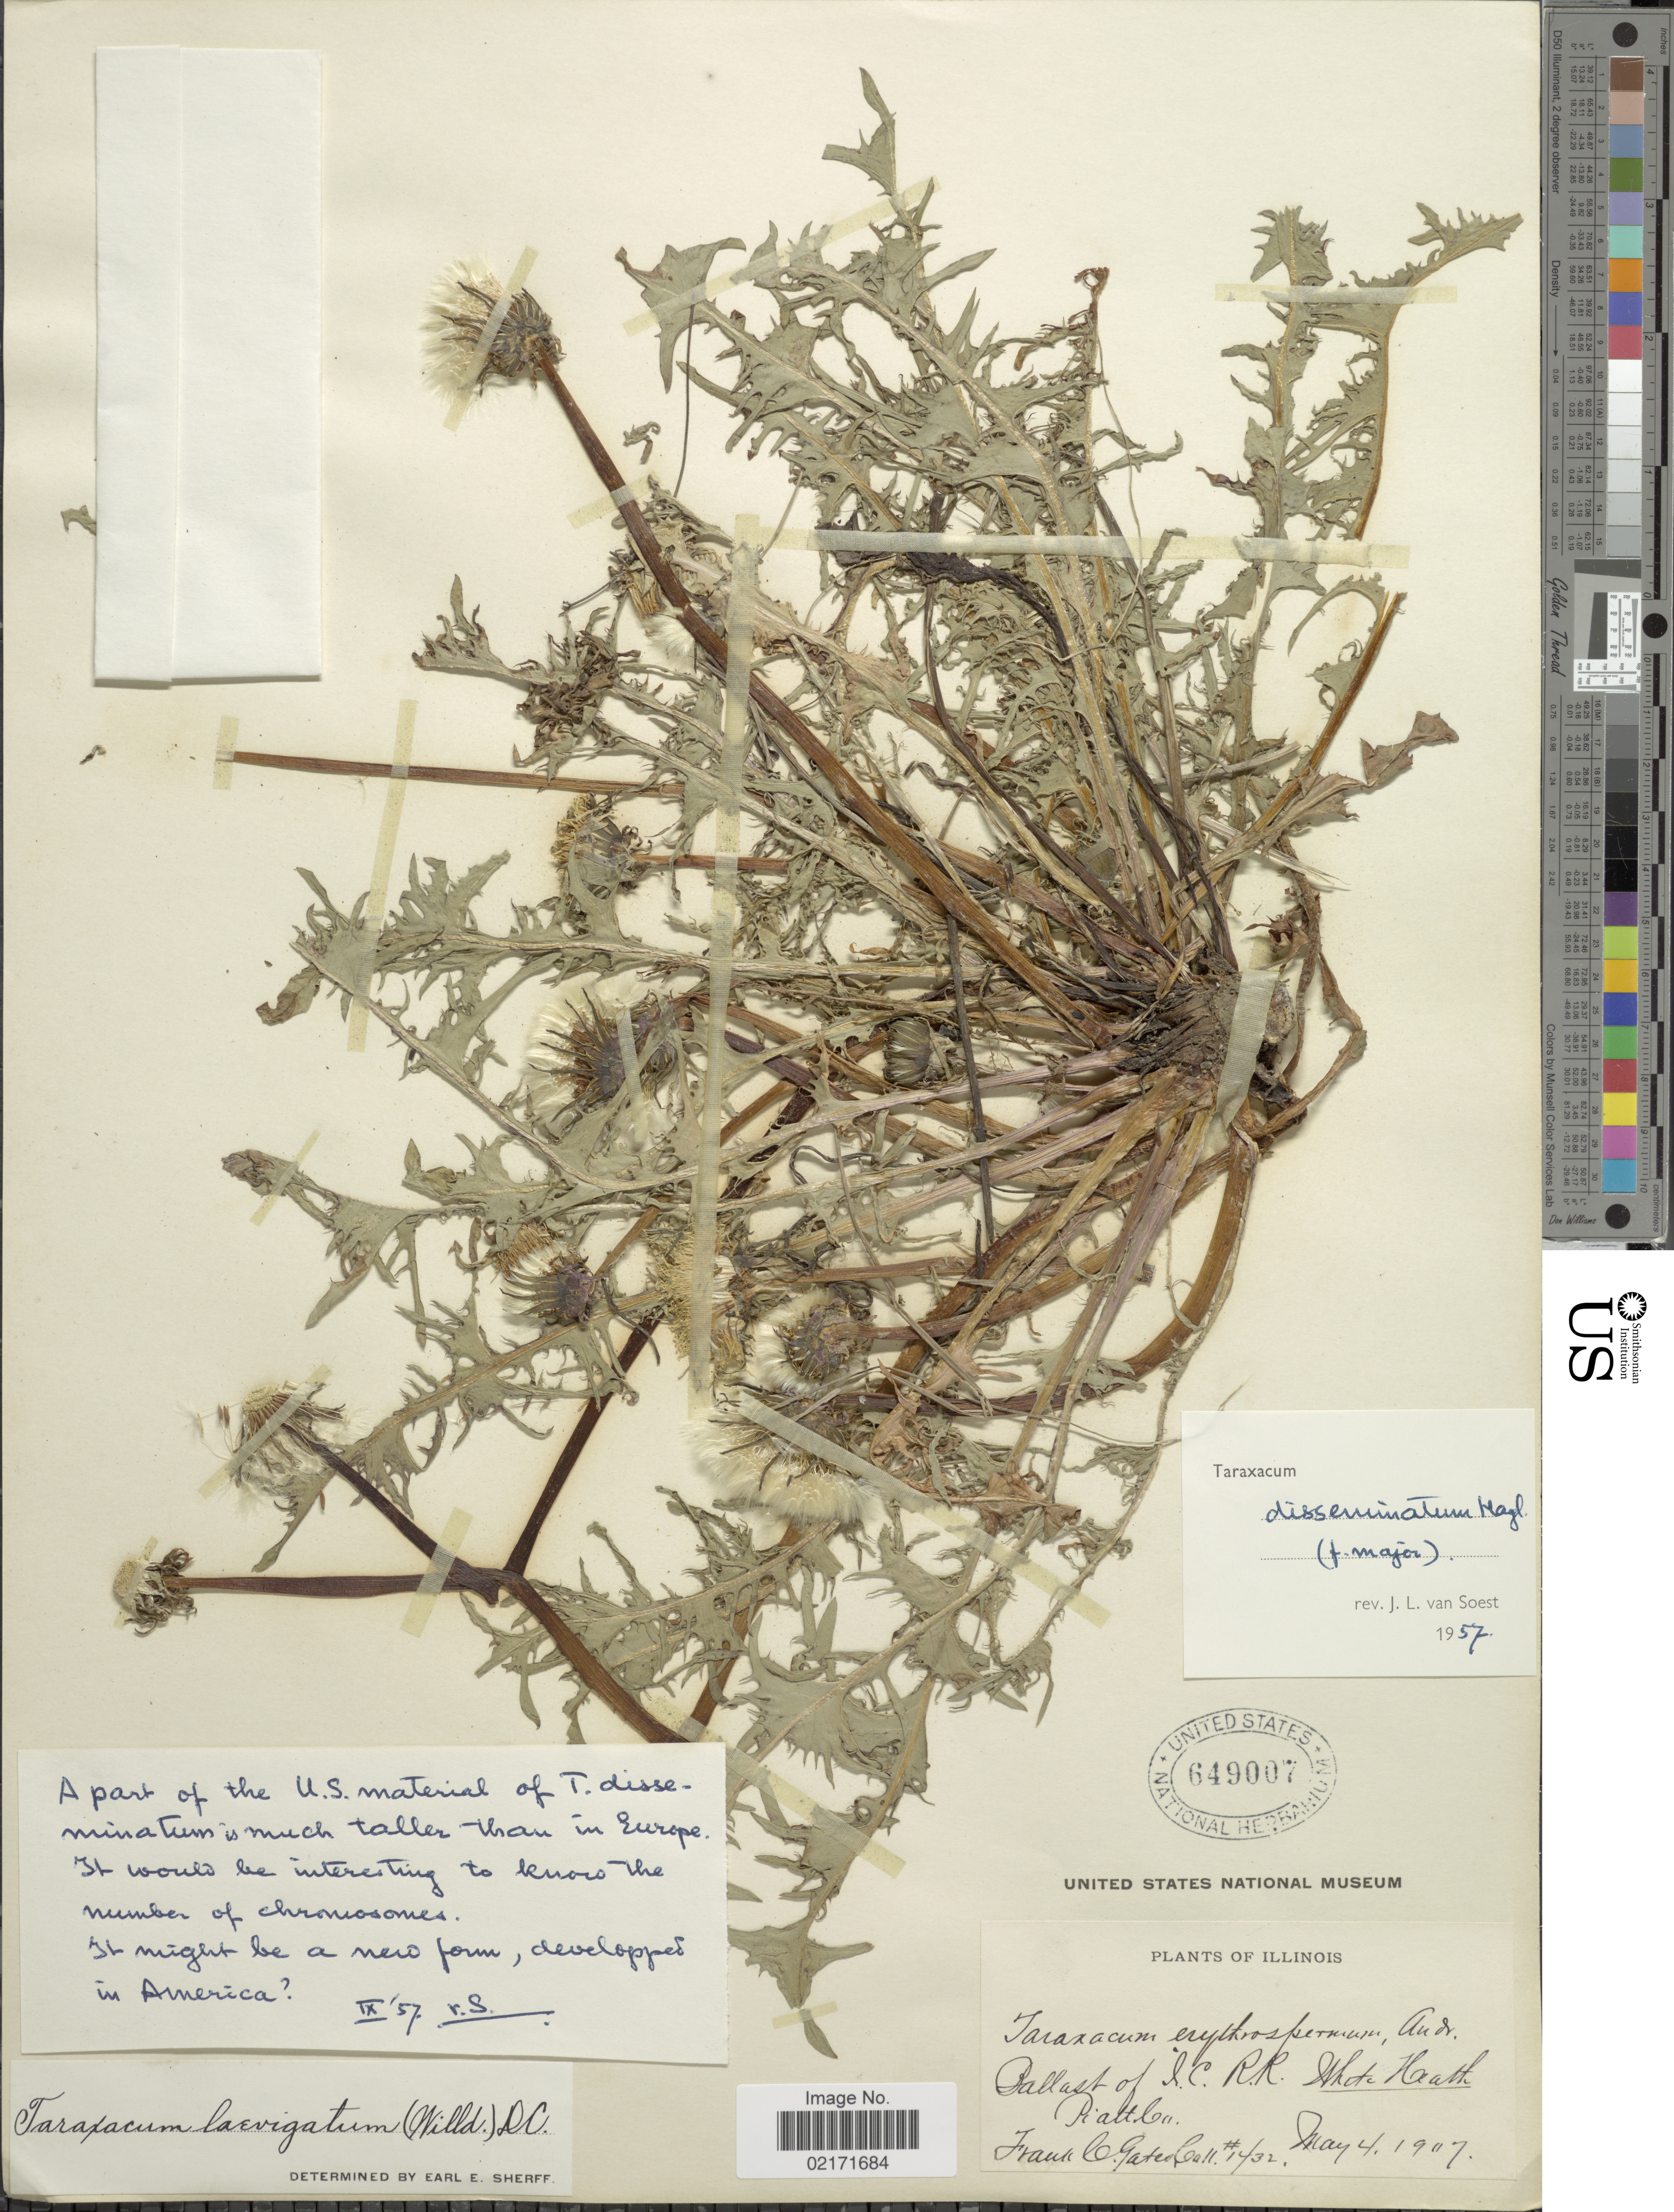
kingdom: Plantae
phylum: Tracheophyta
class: Magnoliopsida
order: Asterales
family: Asteraceae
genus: Taraxacum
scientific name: Taraxacum erythrospermum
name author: Andrz. ex Besser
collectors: F. C. Gates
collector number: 1432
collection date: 1907-05-04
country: United States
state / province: Illinois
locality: Ballast of I.C. R.R.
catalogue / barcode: US 649007